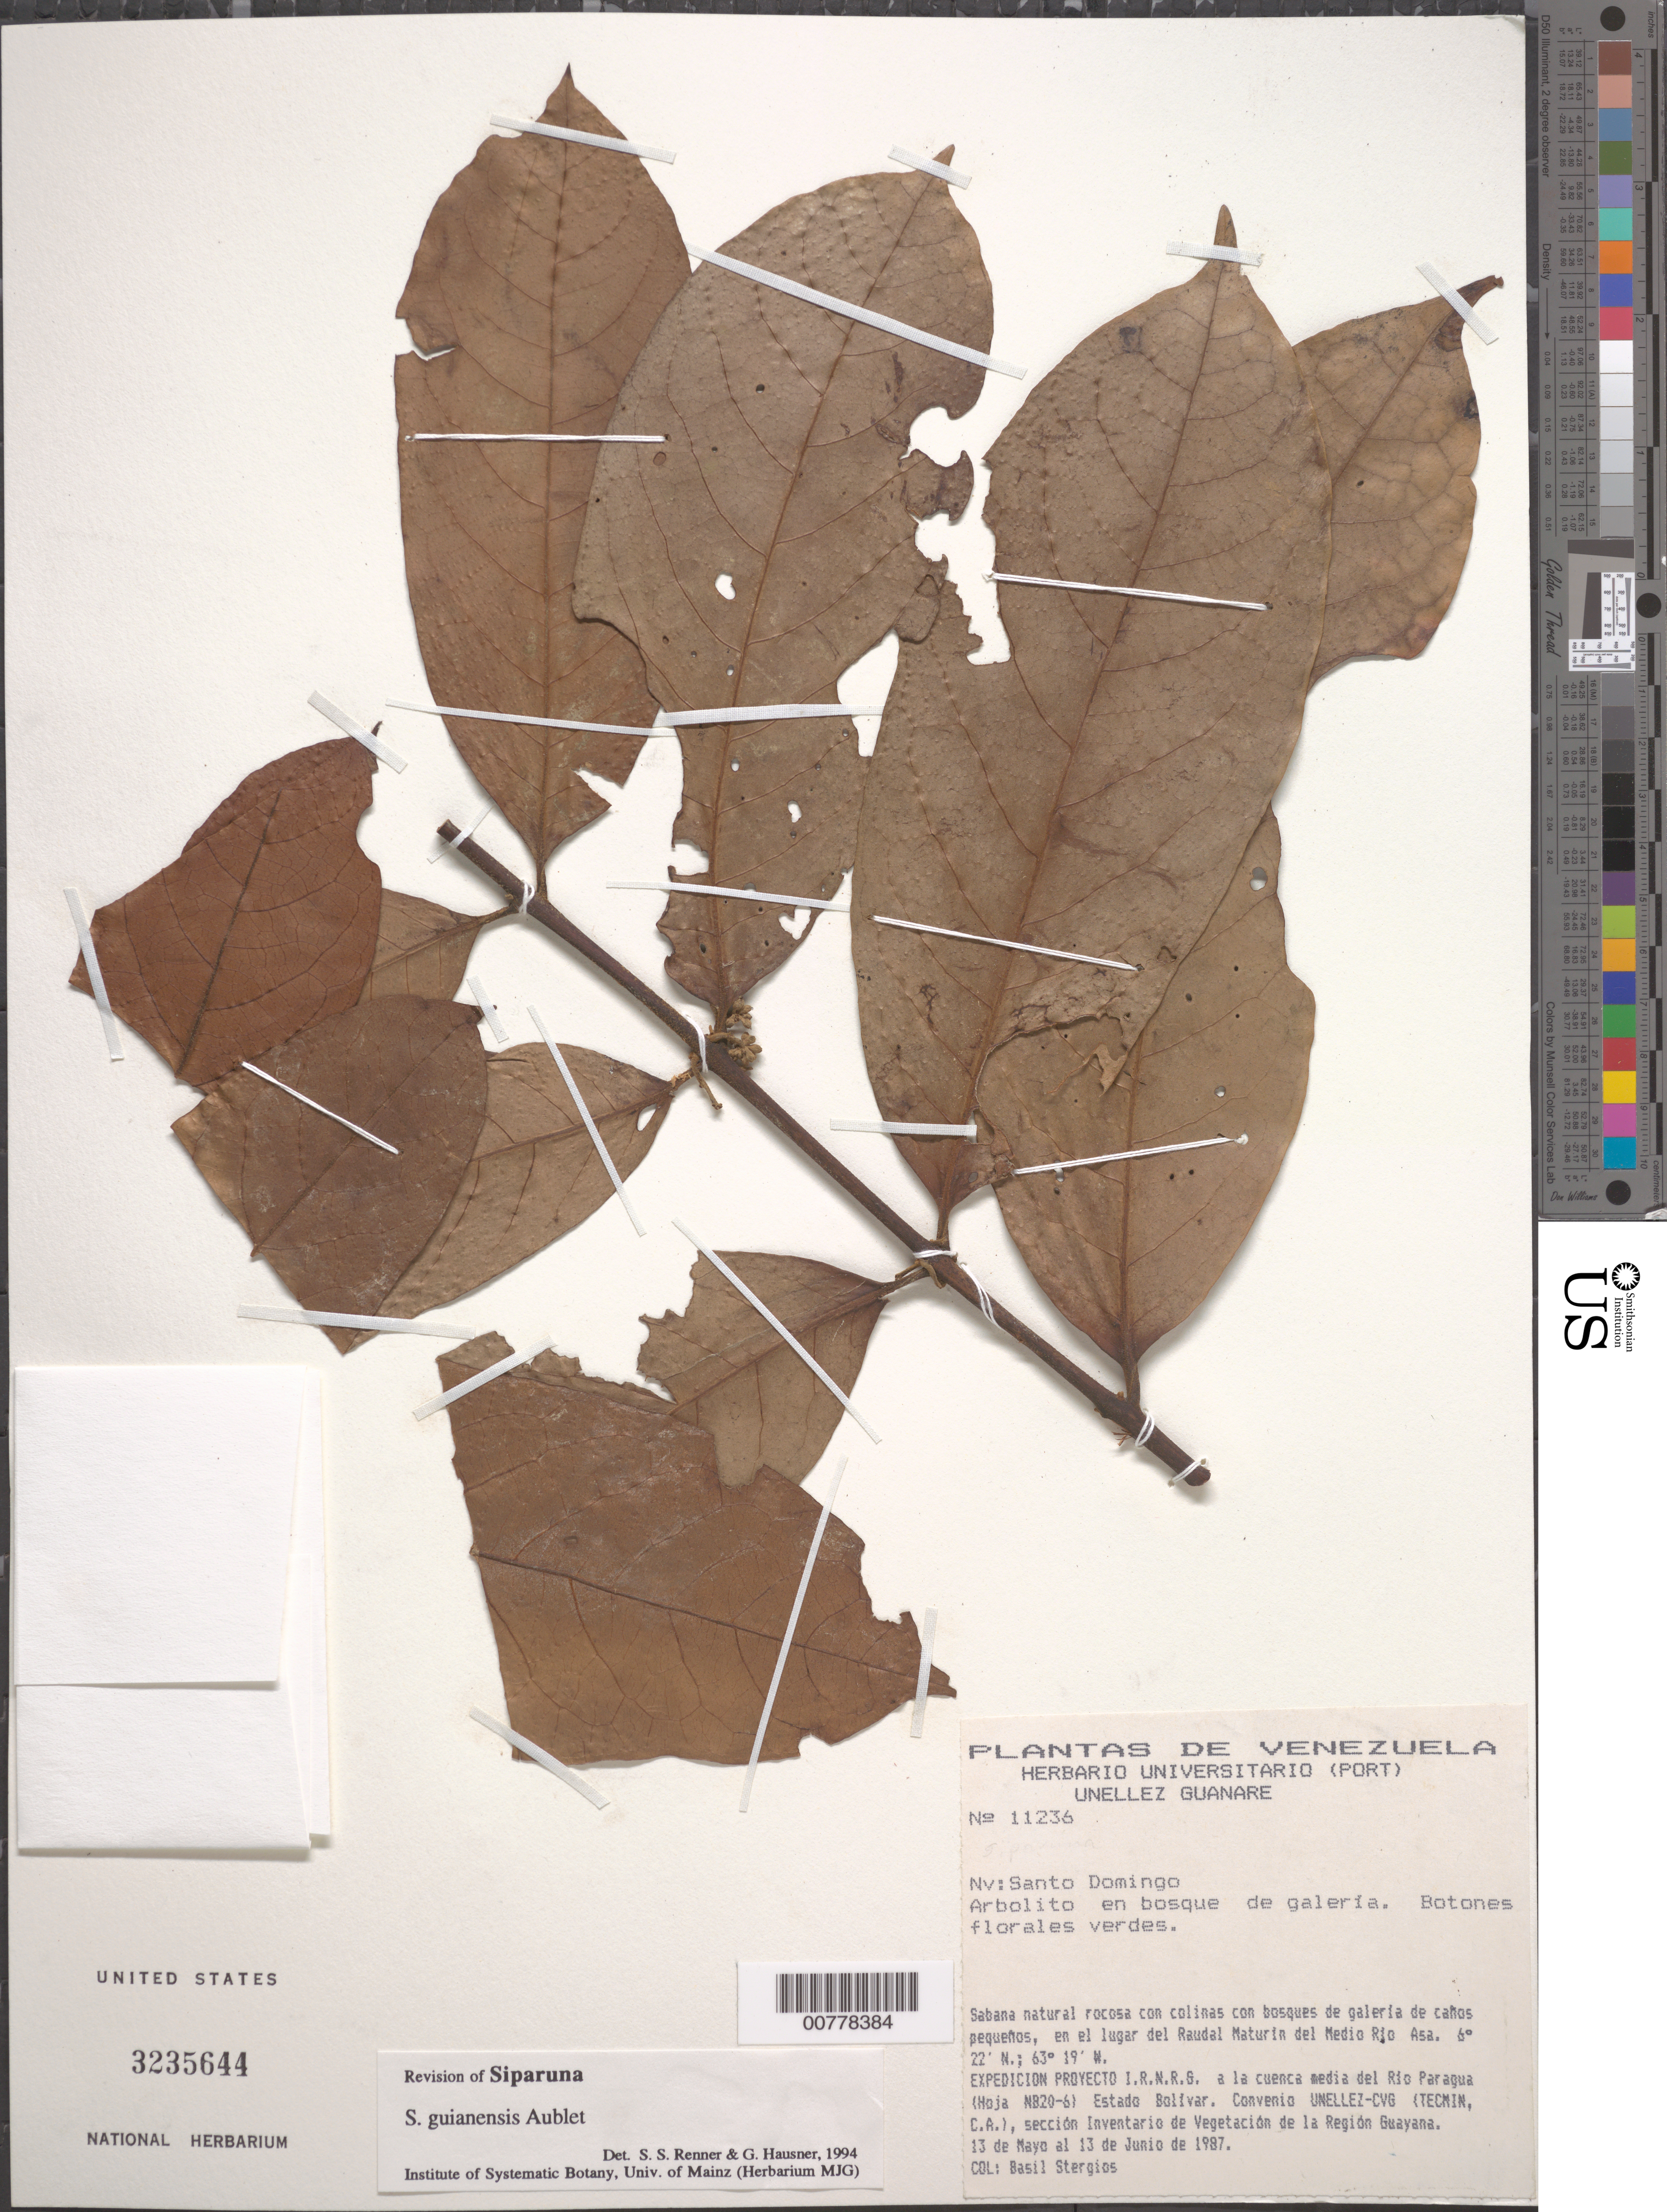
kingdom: Plantae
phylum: Tracheophyta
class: Magnoliopsida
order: Laurales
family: Siparunaceae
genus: Siparuna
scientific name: Siparuna guianensis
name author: Aubl.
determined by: Renner, S. S.; Hausner, G.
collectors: B. G. Stergios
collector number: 11236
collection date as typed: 13-May-87 to 13-Jun-87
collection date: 1987-05-13/1987-06-13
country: Venezuela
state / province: Bolívar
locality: Raudal Maturin, Medio Río Asa; Río Paragua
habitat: Sabana natural rocosa con colinas can bosques de galeria de caños pequeños. En bosque de galeria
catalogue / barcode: US 3235644